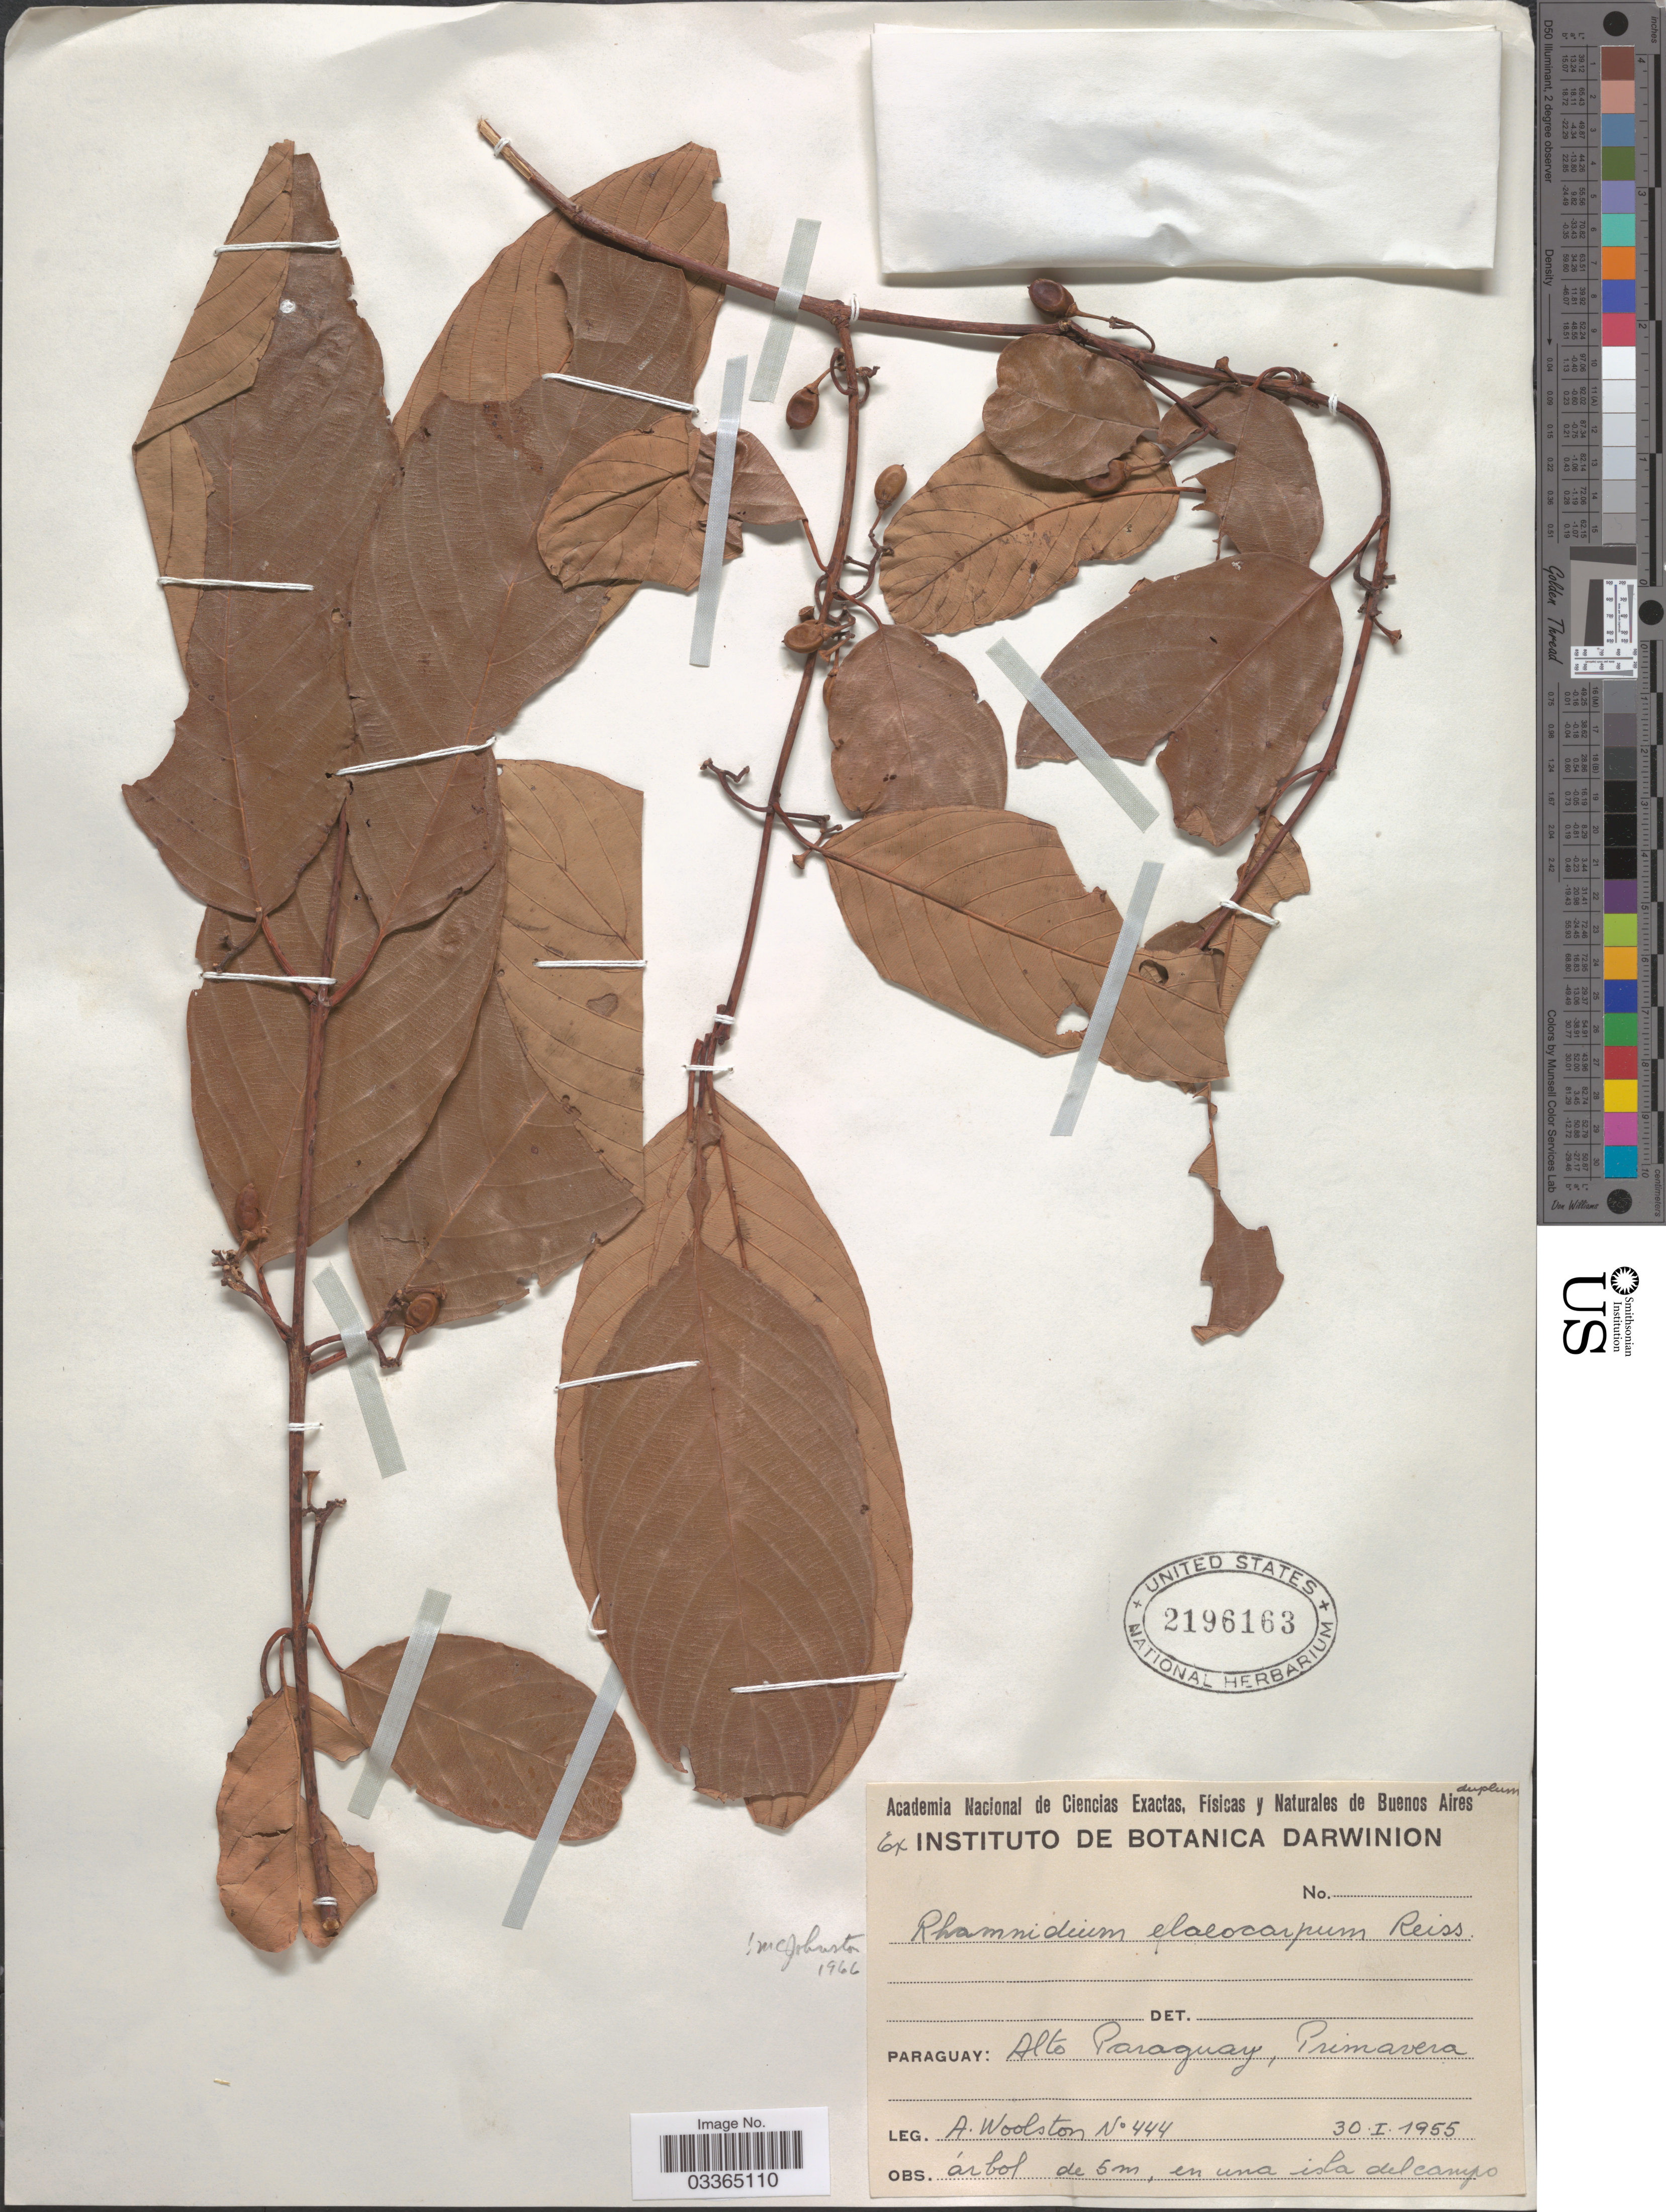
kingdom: Plantae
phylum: Tracheophyta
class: Magnoliopsida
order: Rosales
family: Rhamnaceae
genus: Rhamnidium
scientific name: Rhamnidium elaeocarpum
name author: Reissek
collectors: A. Woolston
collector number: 444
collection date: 1955-01-30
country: Paraguay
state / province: Alto Paraguay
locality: Primavera.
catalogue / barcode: US 2196163